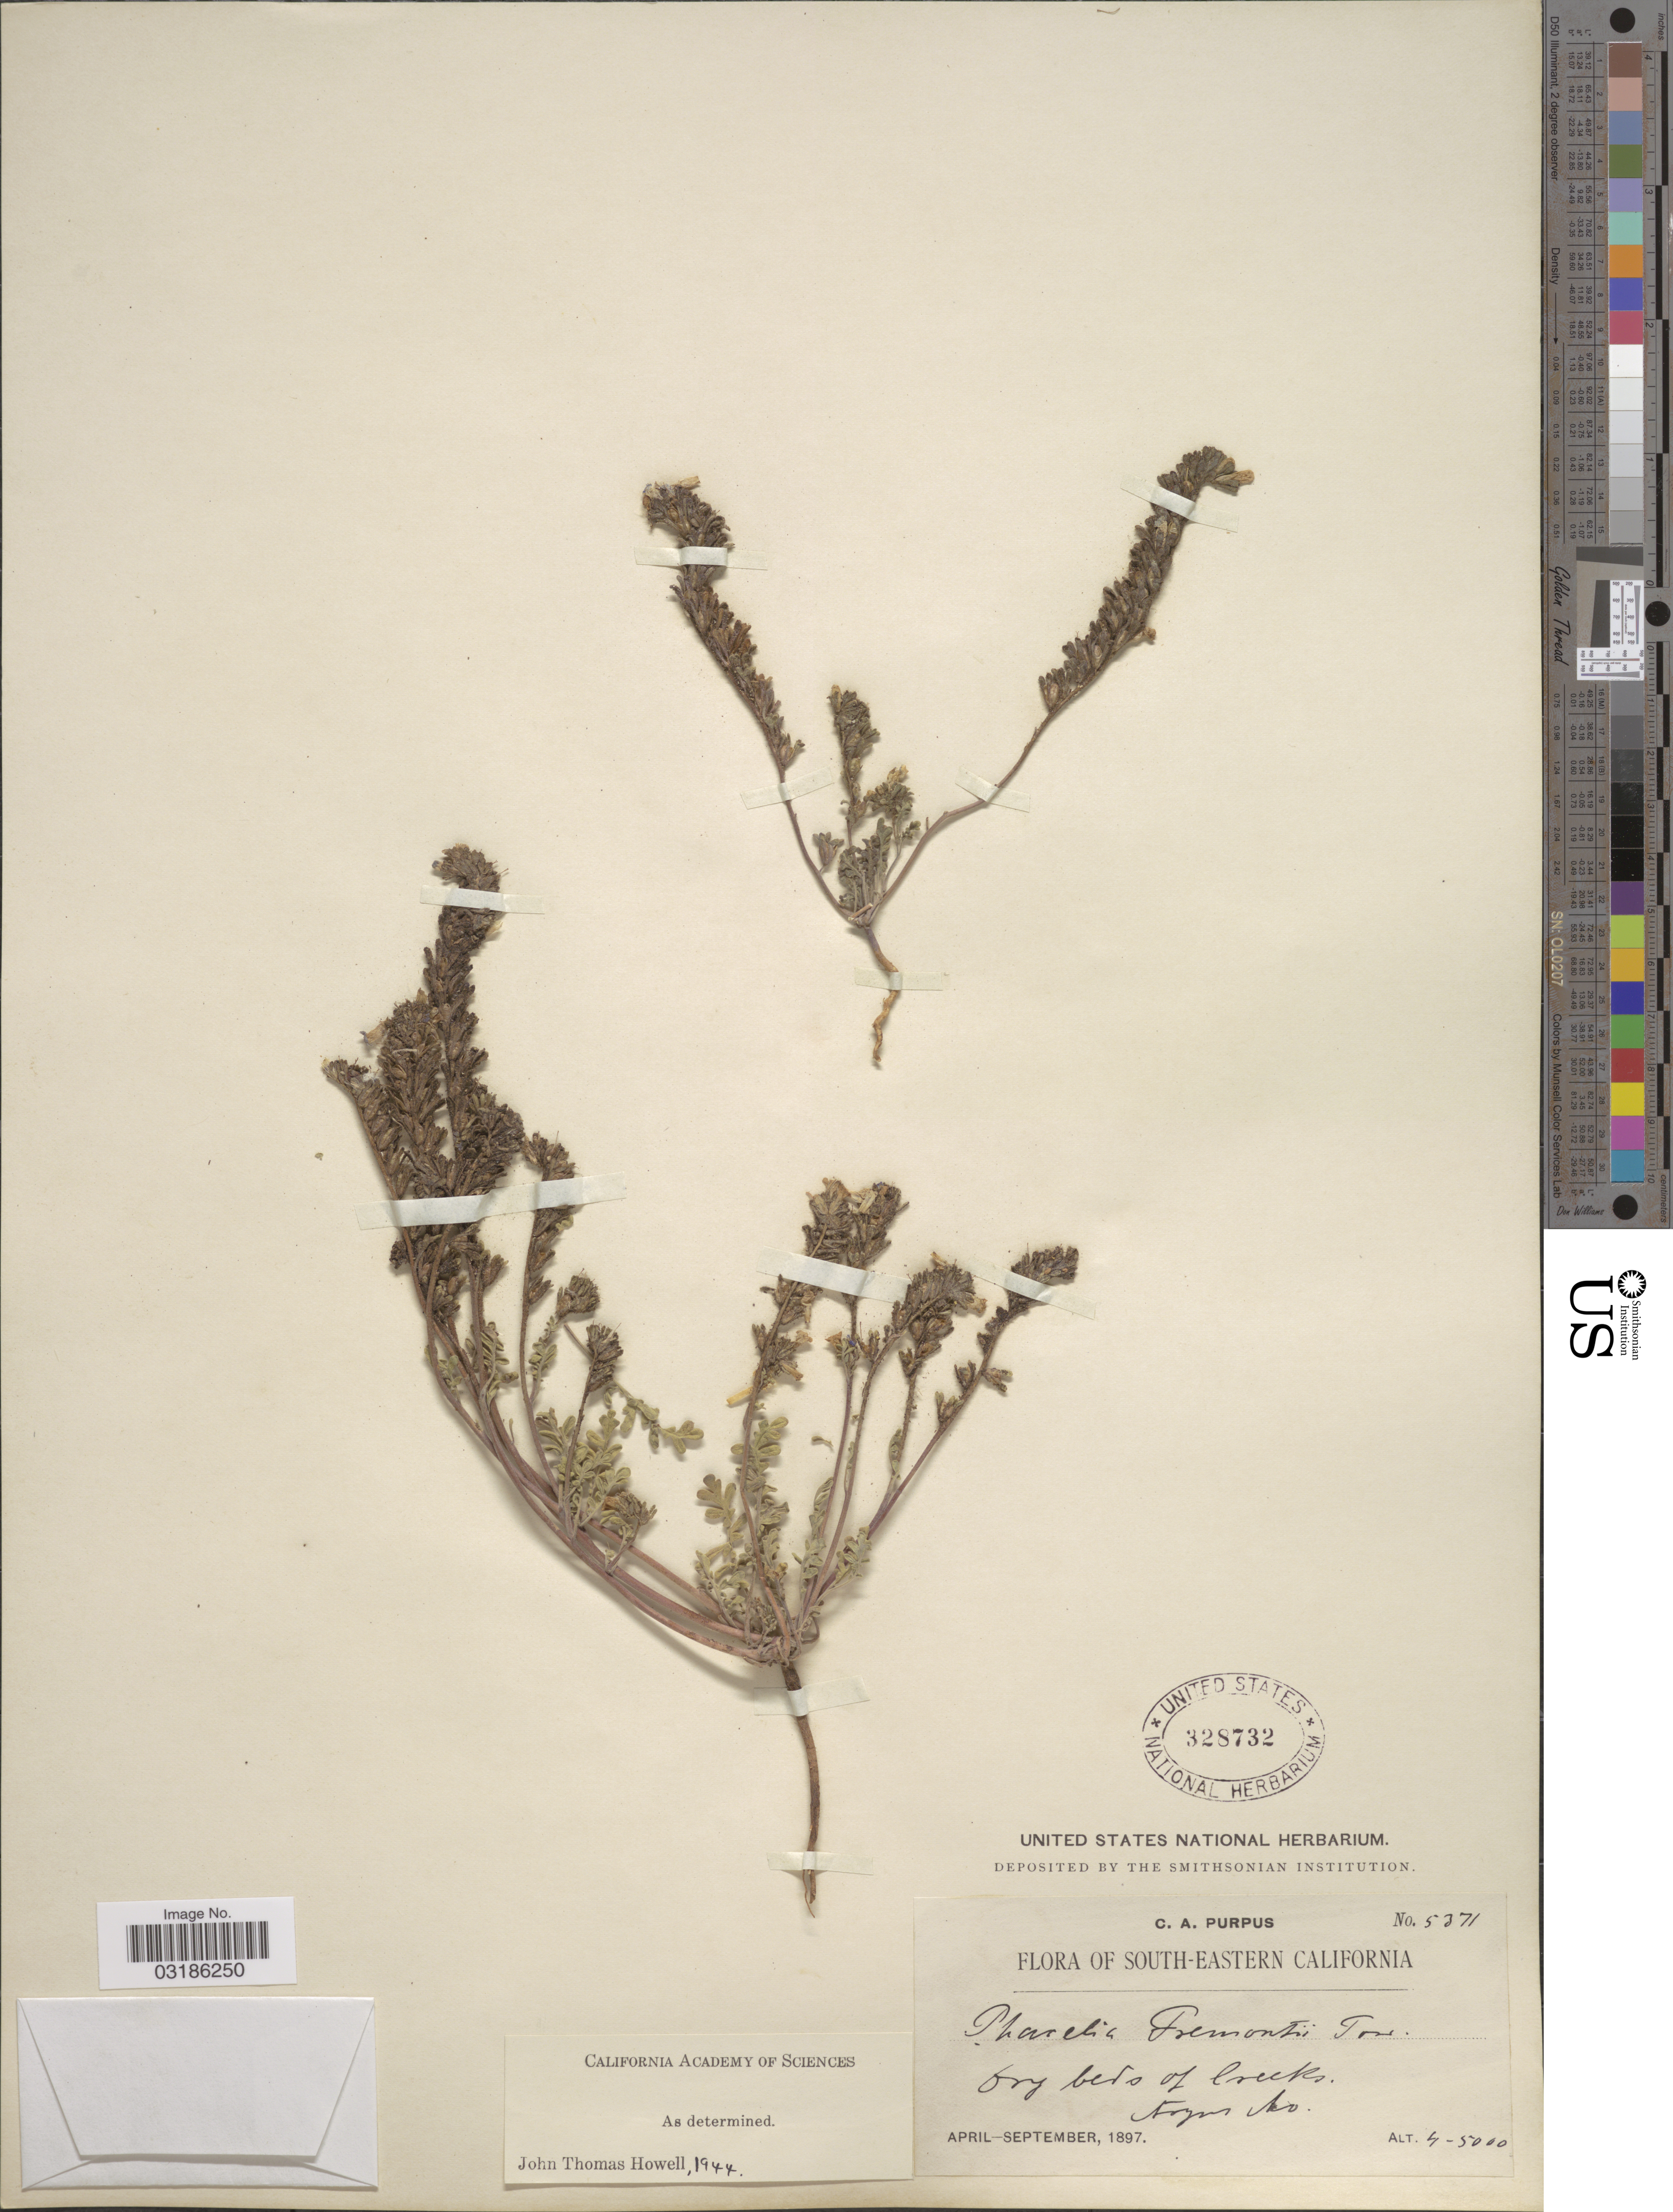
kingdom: Plantae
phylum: Tracheophyta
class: Magnoliopsida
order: Boraginales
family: Hydrophyllaceae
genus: Phacelia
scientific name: Phacelia fremontii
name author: Torr.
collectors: C. A. Purpus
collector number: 5371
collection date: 1897-04/1897-09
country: United States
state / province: California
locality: South-Eastern California. Dry beds of Creek. Argus Mo.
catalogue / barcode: US 328732